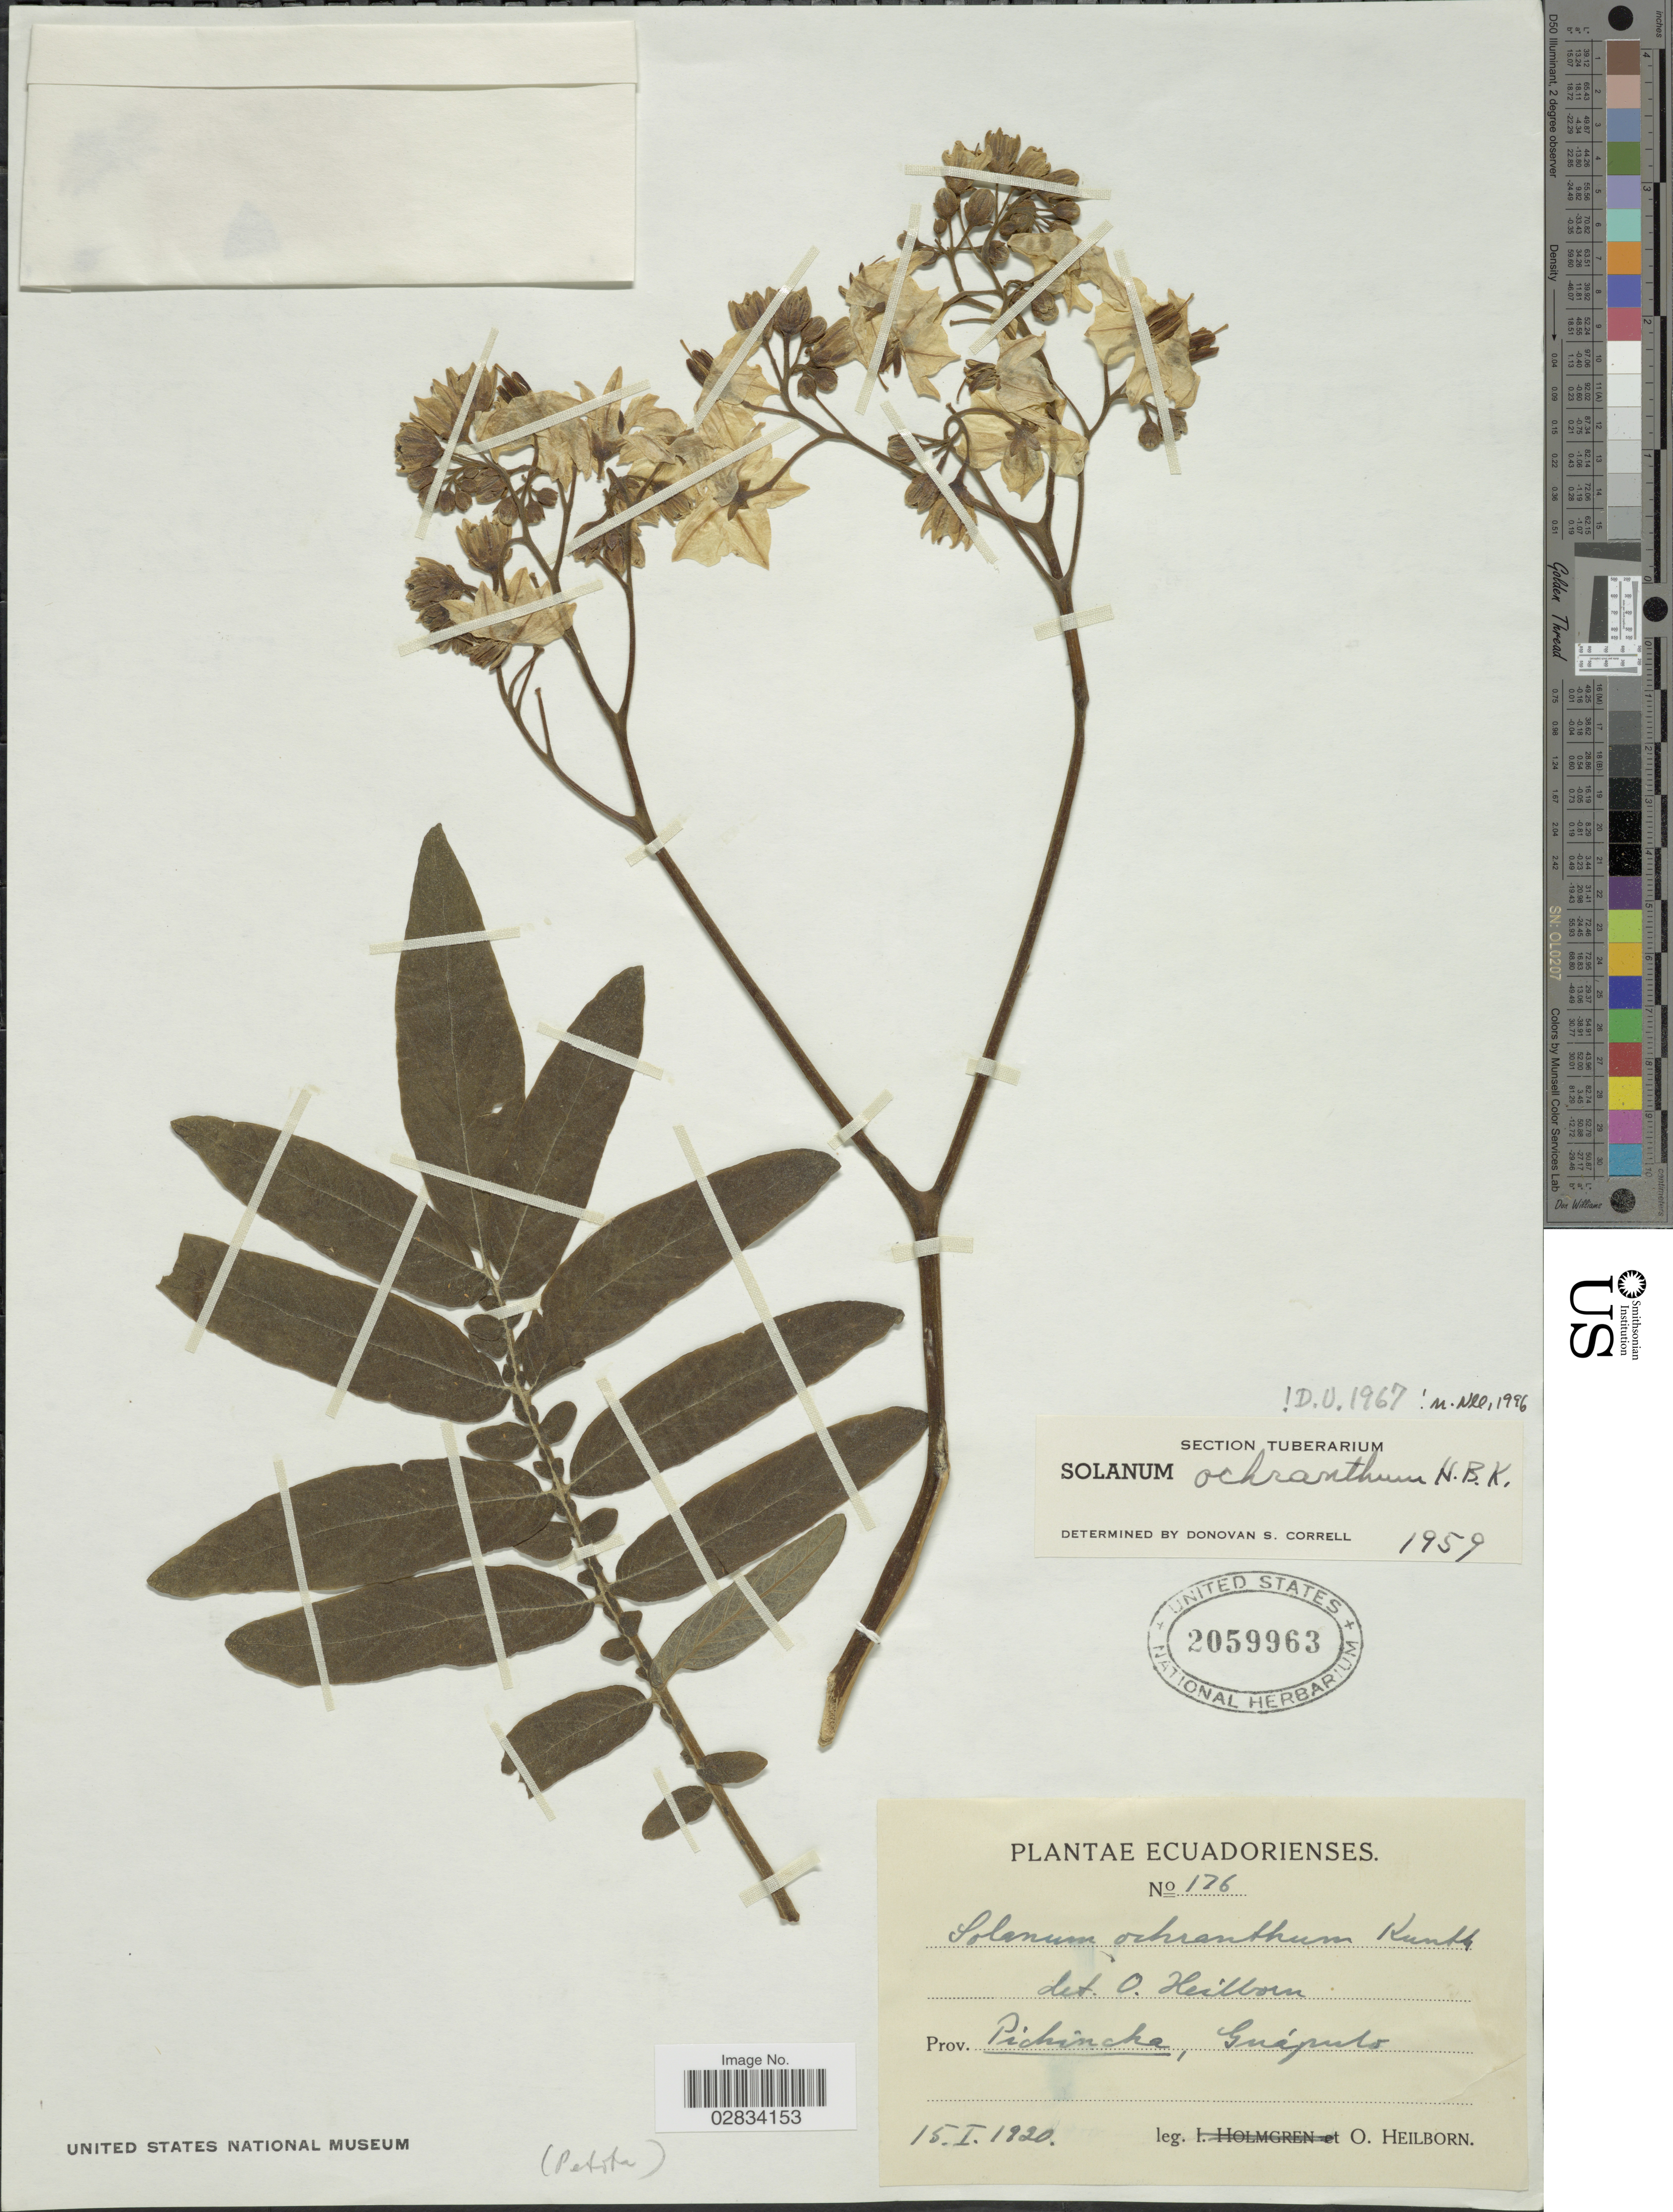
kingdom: Plantae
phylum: Tracheophyta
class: Magnoliopsida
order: Solanales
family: Solanaceae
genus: Solanum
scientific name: Solanum ochranthum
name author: Dunal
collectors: O. Heilbron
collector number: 176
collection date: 1920-01-15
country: Ecuador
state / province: Pichincha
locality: Guápulo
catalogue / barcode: US 2059963